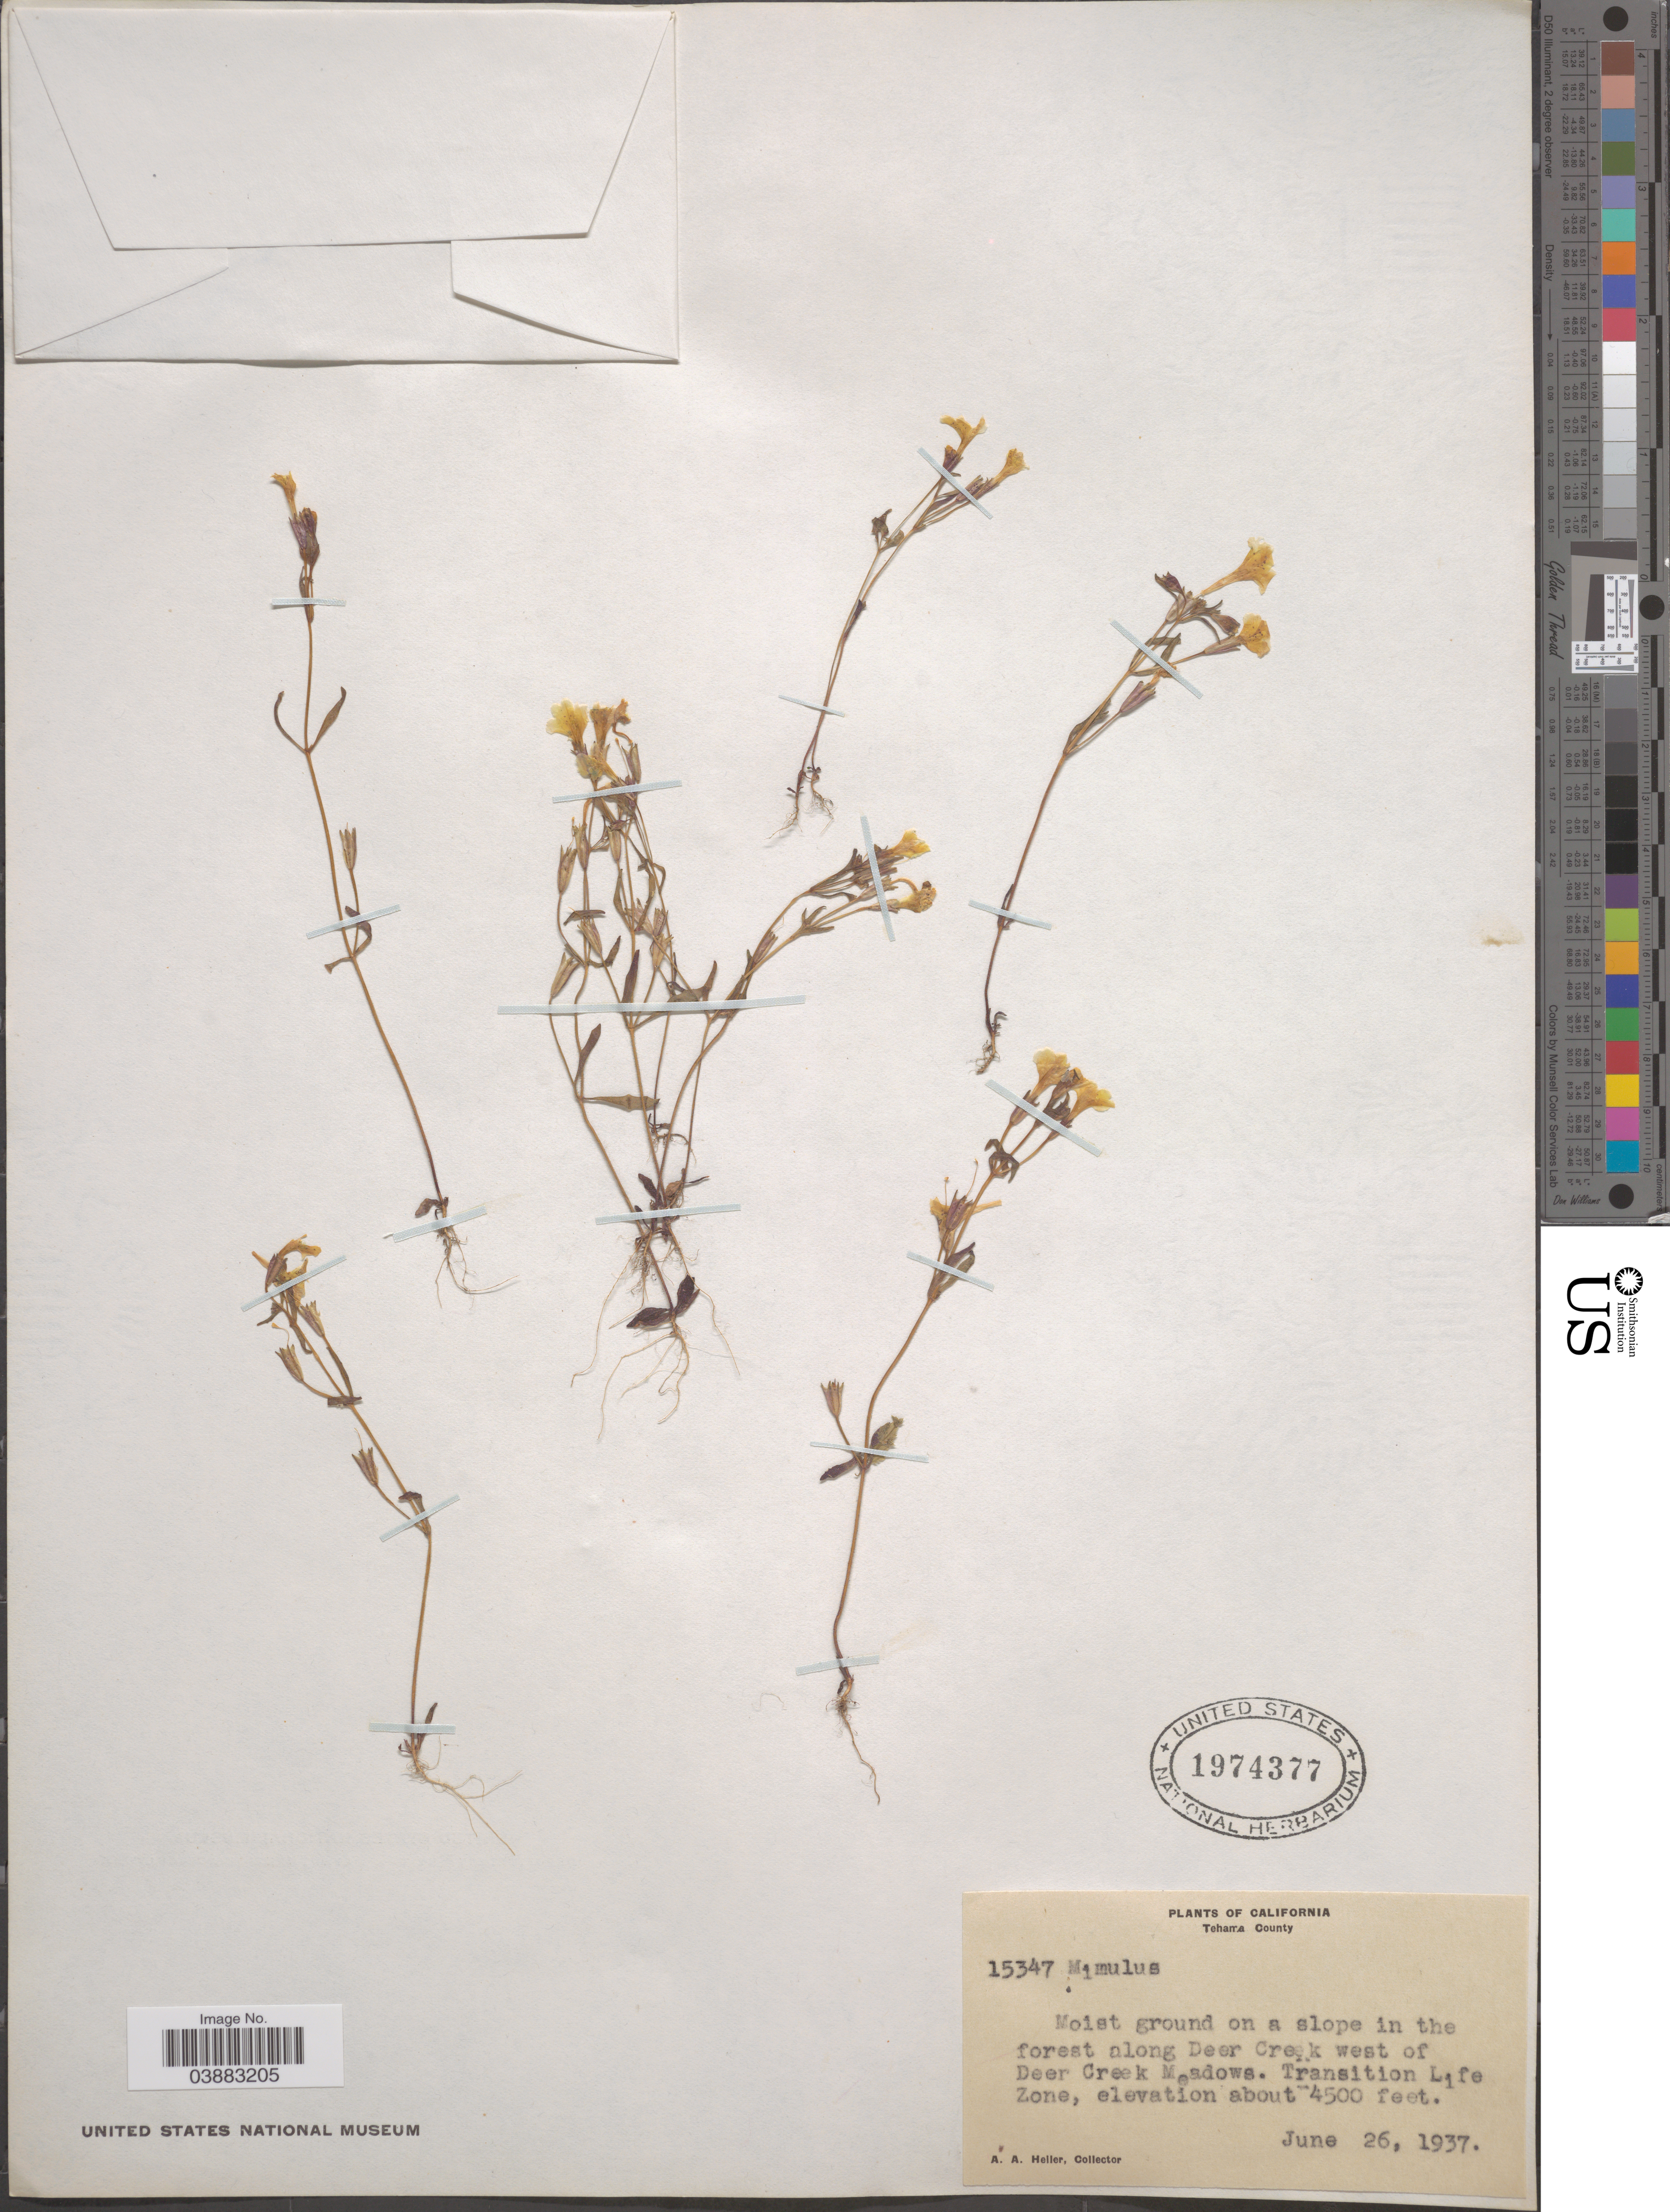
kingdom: Plantae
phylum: Tracheophyta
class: Magnoliopsida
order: Lamiales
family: Phrymaceae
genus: Mimulus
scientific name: Mimulus sp.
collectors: A. A. Heller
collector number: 15347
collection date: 1937-06-26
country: United States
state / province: California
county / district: Tehama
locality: Tehama County. Moist ground on a slope in the forest along Deer Creek west of Deer Creek Meadows. Transition Life Zone.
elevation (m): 1372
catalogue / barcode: US 1974377